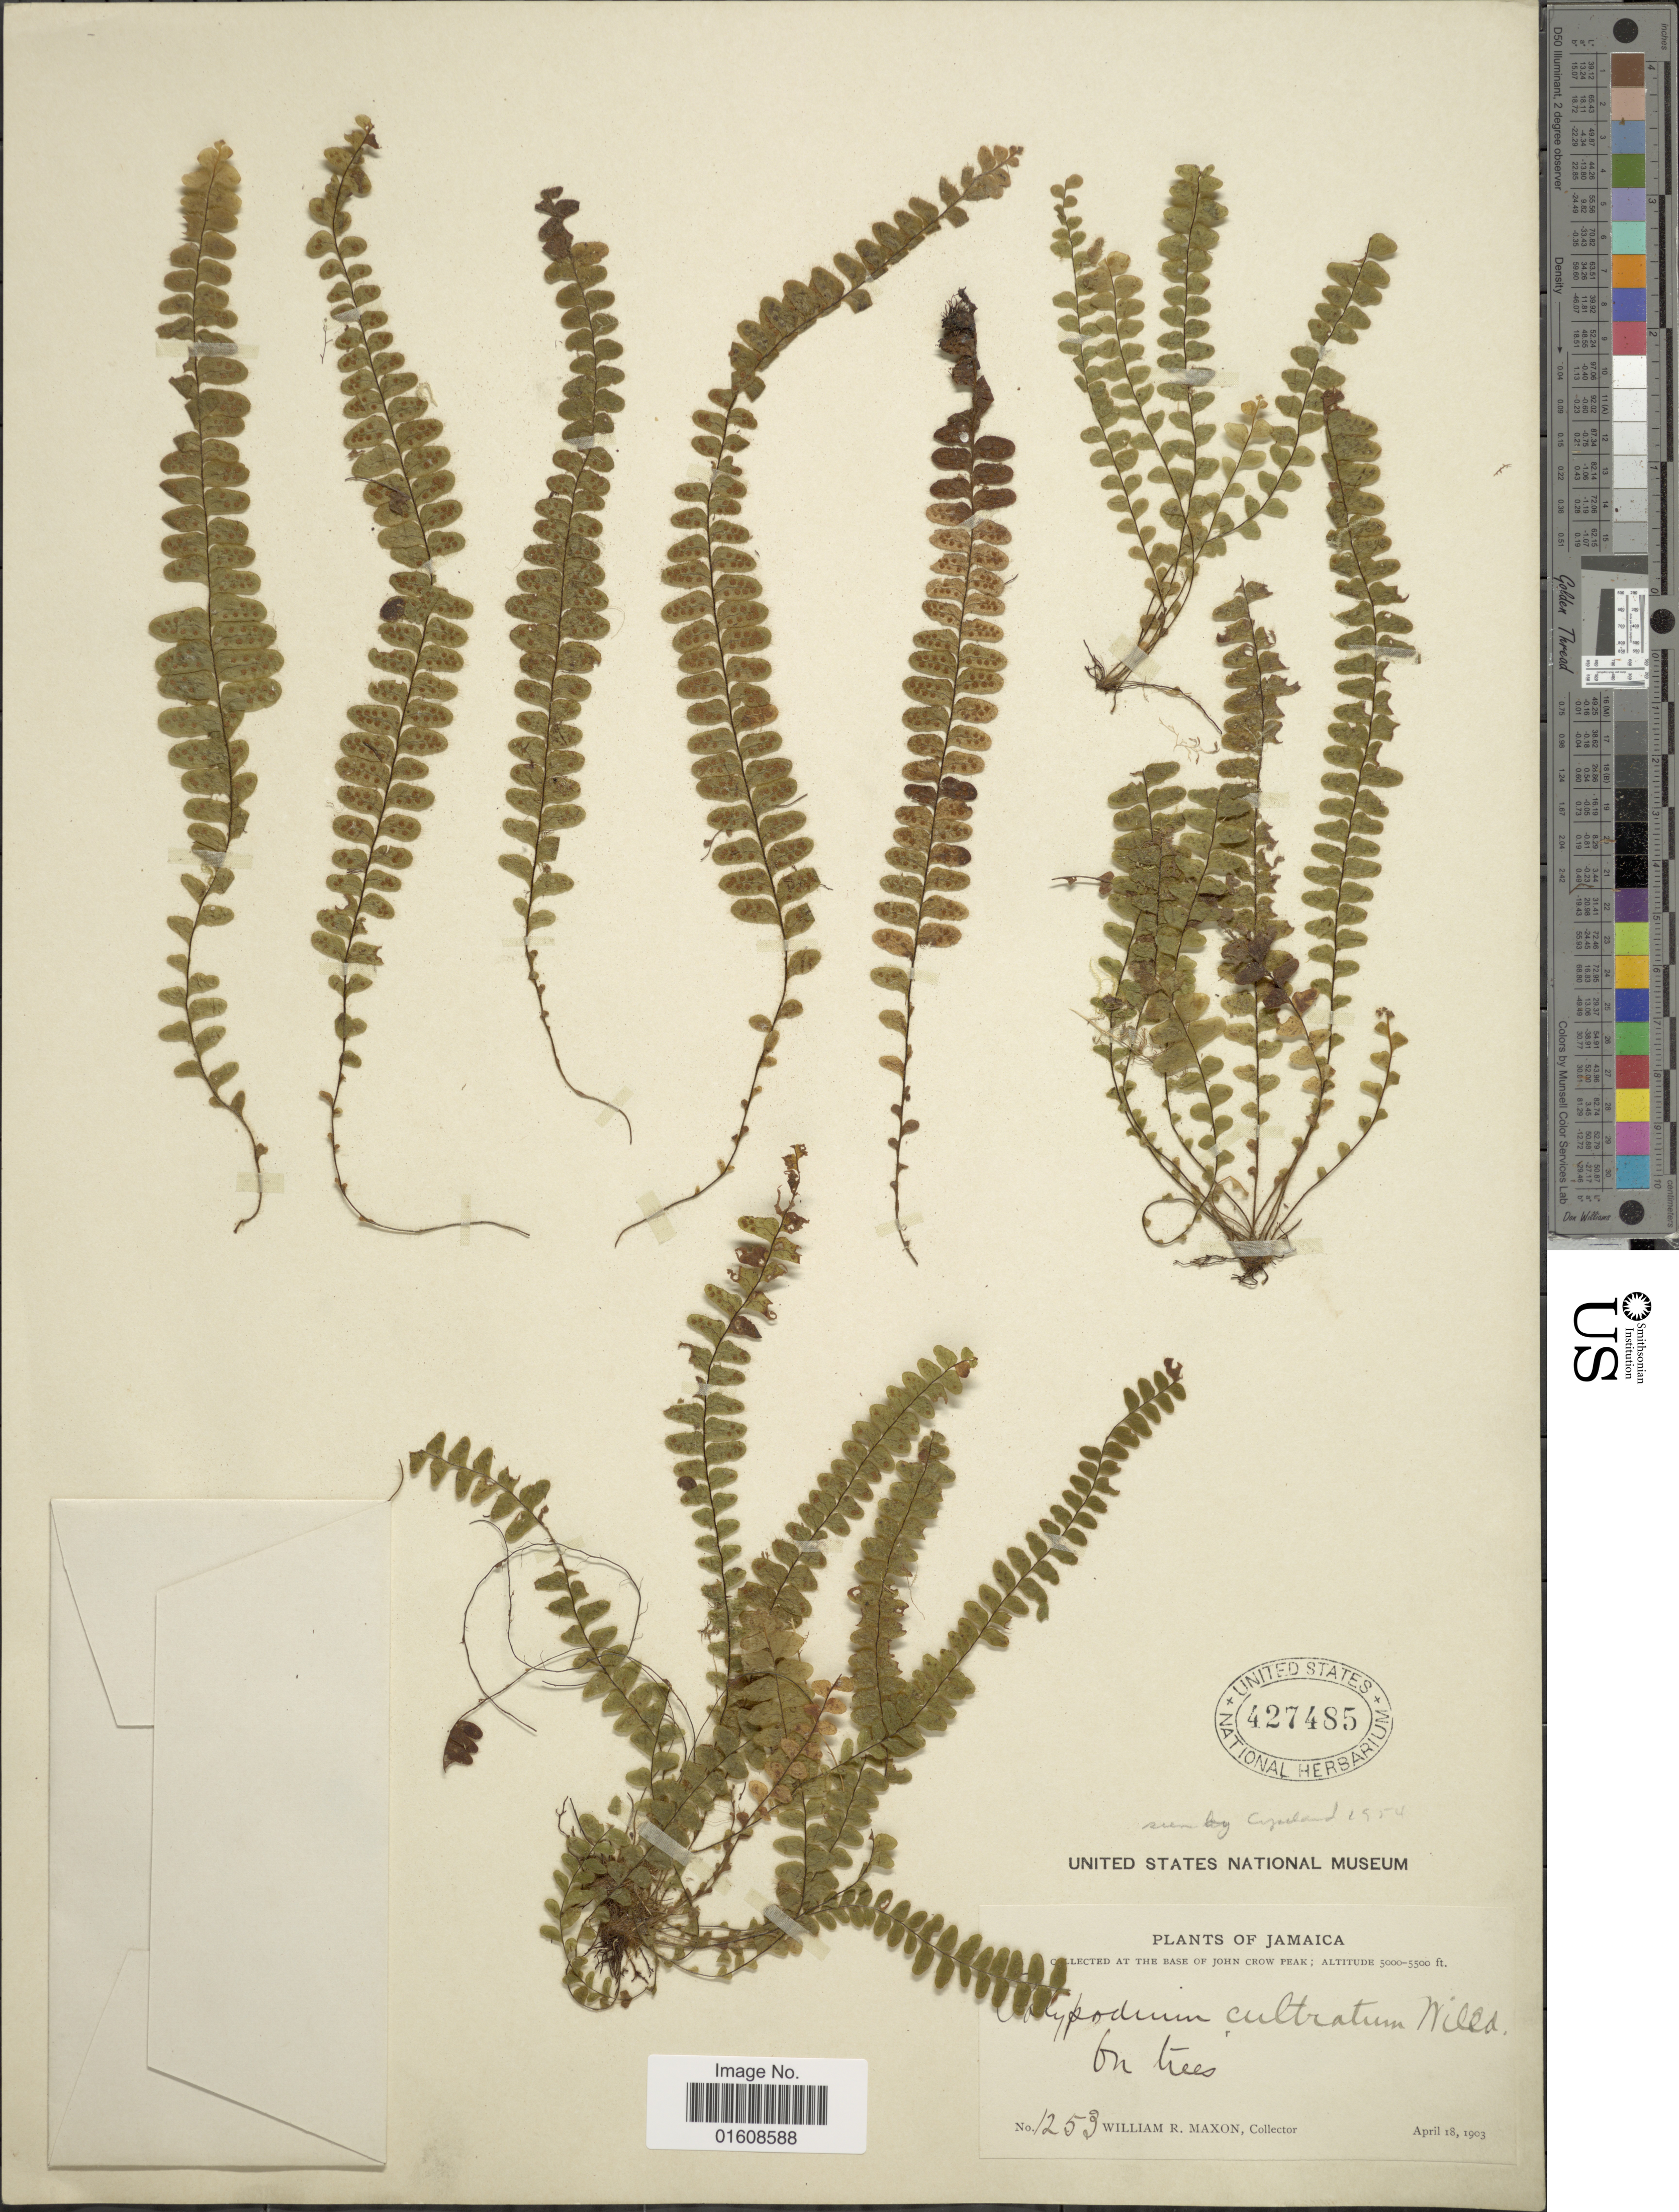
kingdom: Plantae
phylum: Tracheophyta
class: Polypodiopsida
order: Polypodiales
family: Polypodiaceae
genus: Alansmia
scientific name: Alansmia cultrata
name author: (Bory ex Willd.) Moguel & M. Kessler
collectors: W. R. Maxon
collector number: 1253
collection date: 1903-04-18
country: Jamaica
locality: At the base of John Crow Peak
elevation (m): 1524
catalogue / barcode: US 427485